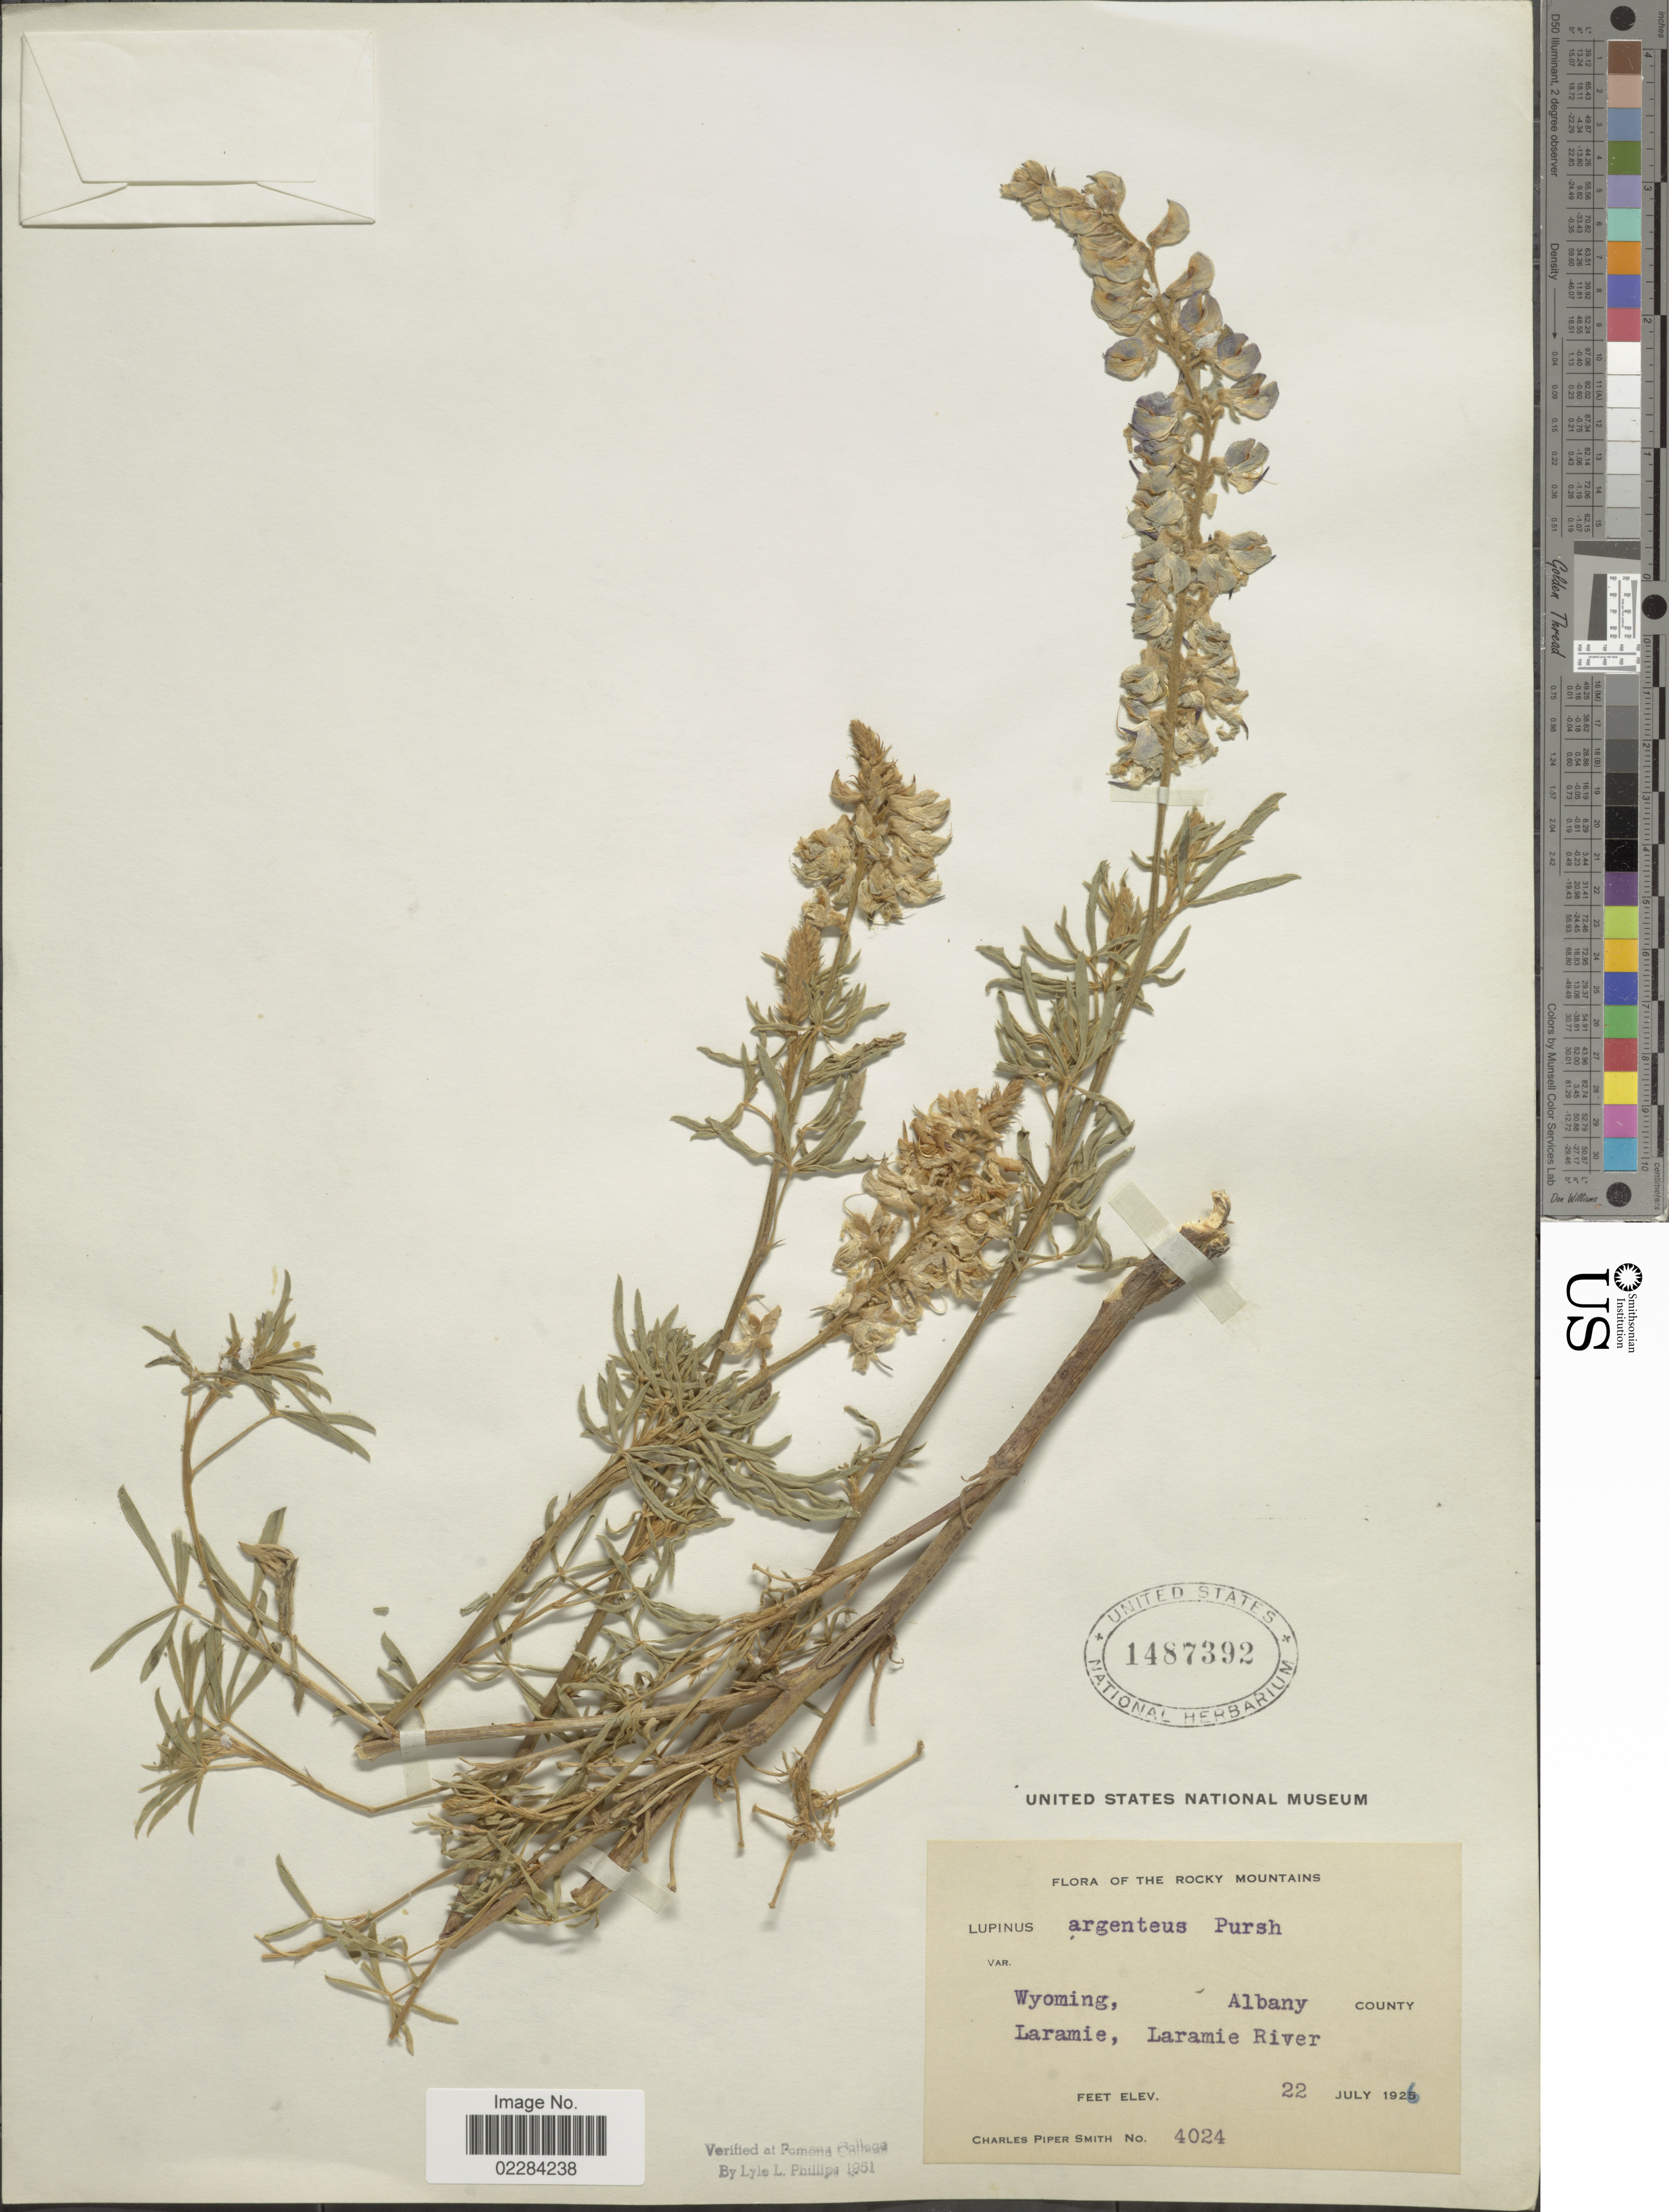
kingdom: Plantae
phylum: Tracheophyta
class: Magnoliopsida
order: Fabales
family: Fabaceae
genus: Lupinus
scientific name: Lupinus argenteus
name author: Pursh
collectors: C. P. Smith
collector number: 4024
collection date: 1926-07-22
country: United States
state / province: Wyoming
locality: Rocky Mountains. Albany County. Laramie, Laramie River.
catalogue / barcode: US 1487392